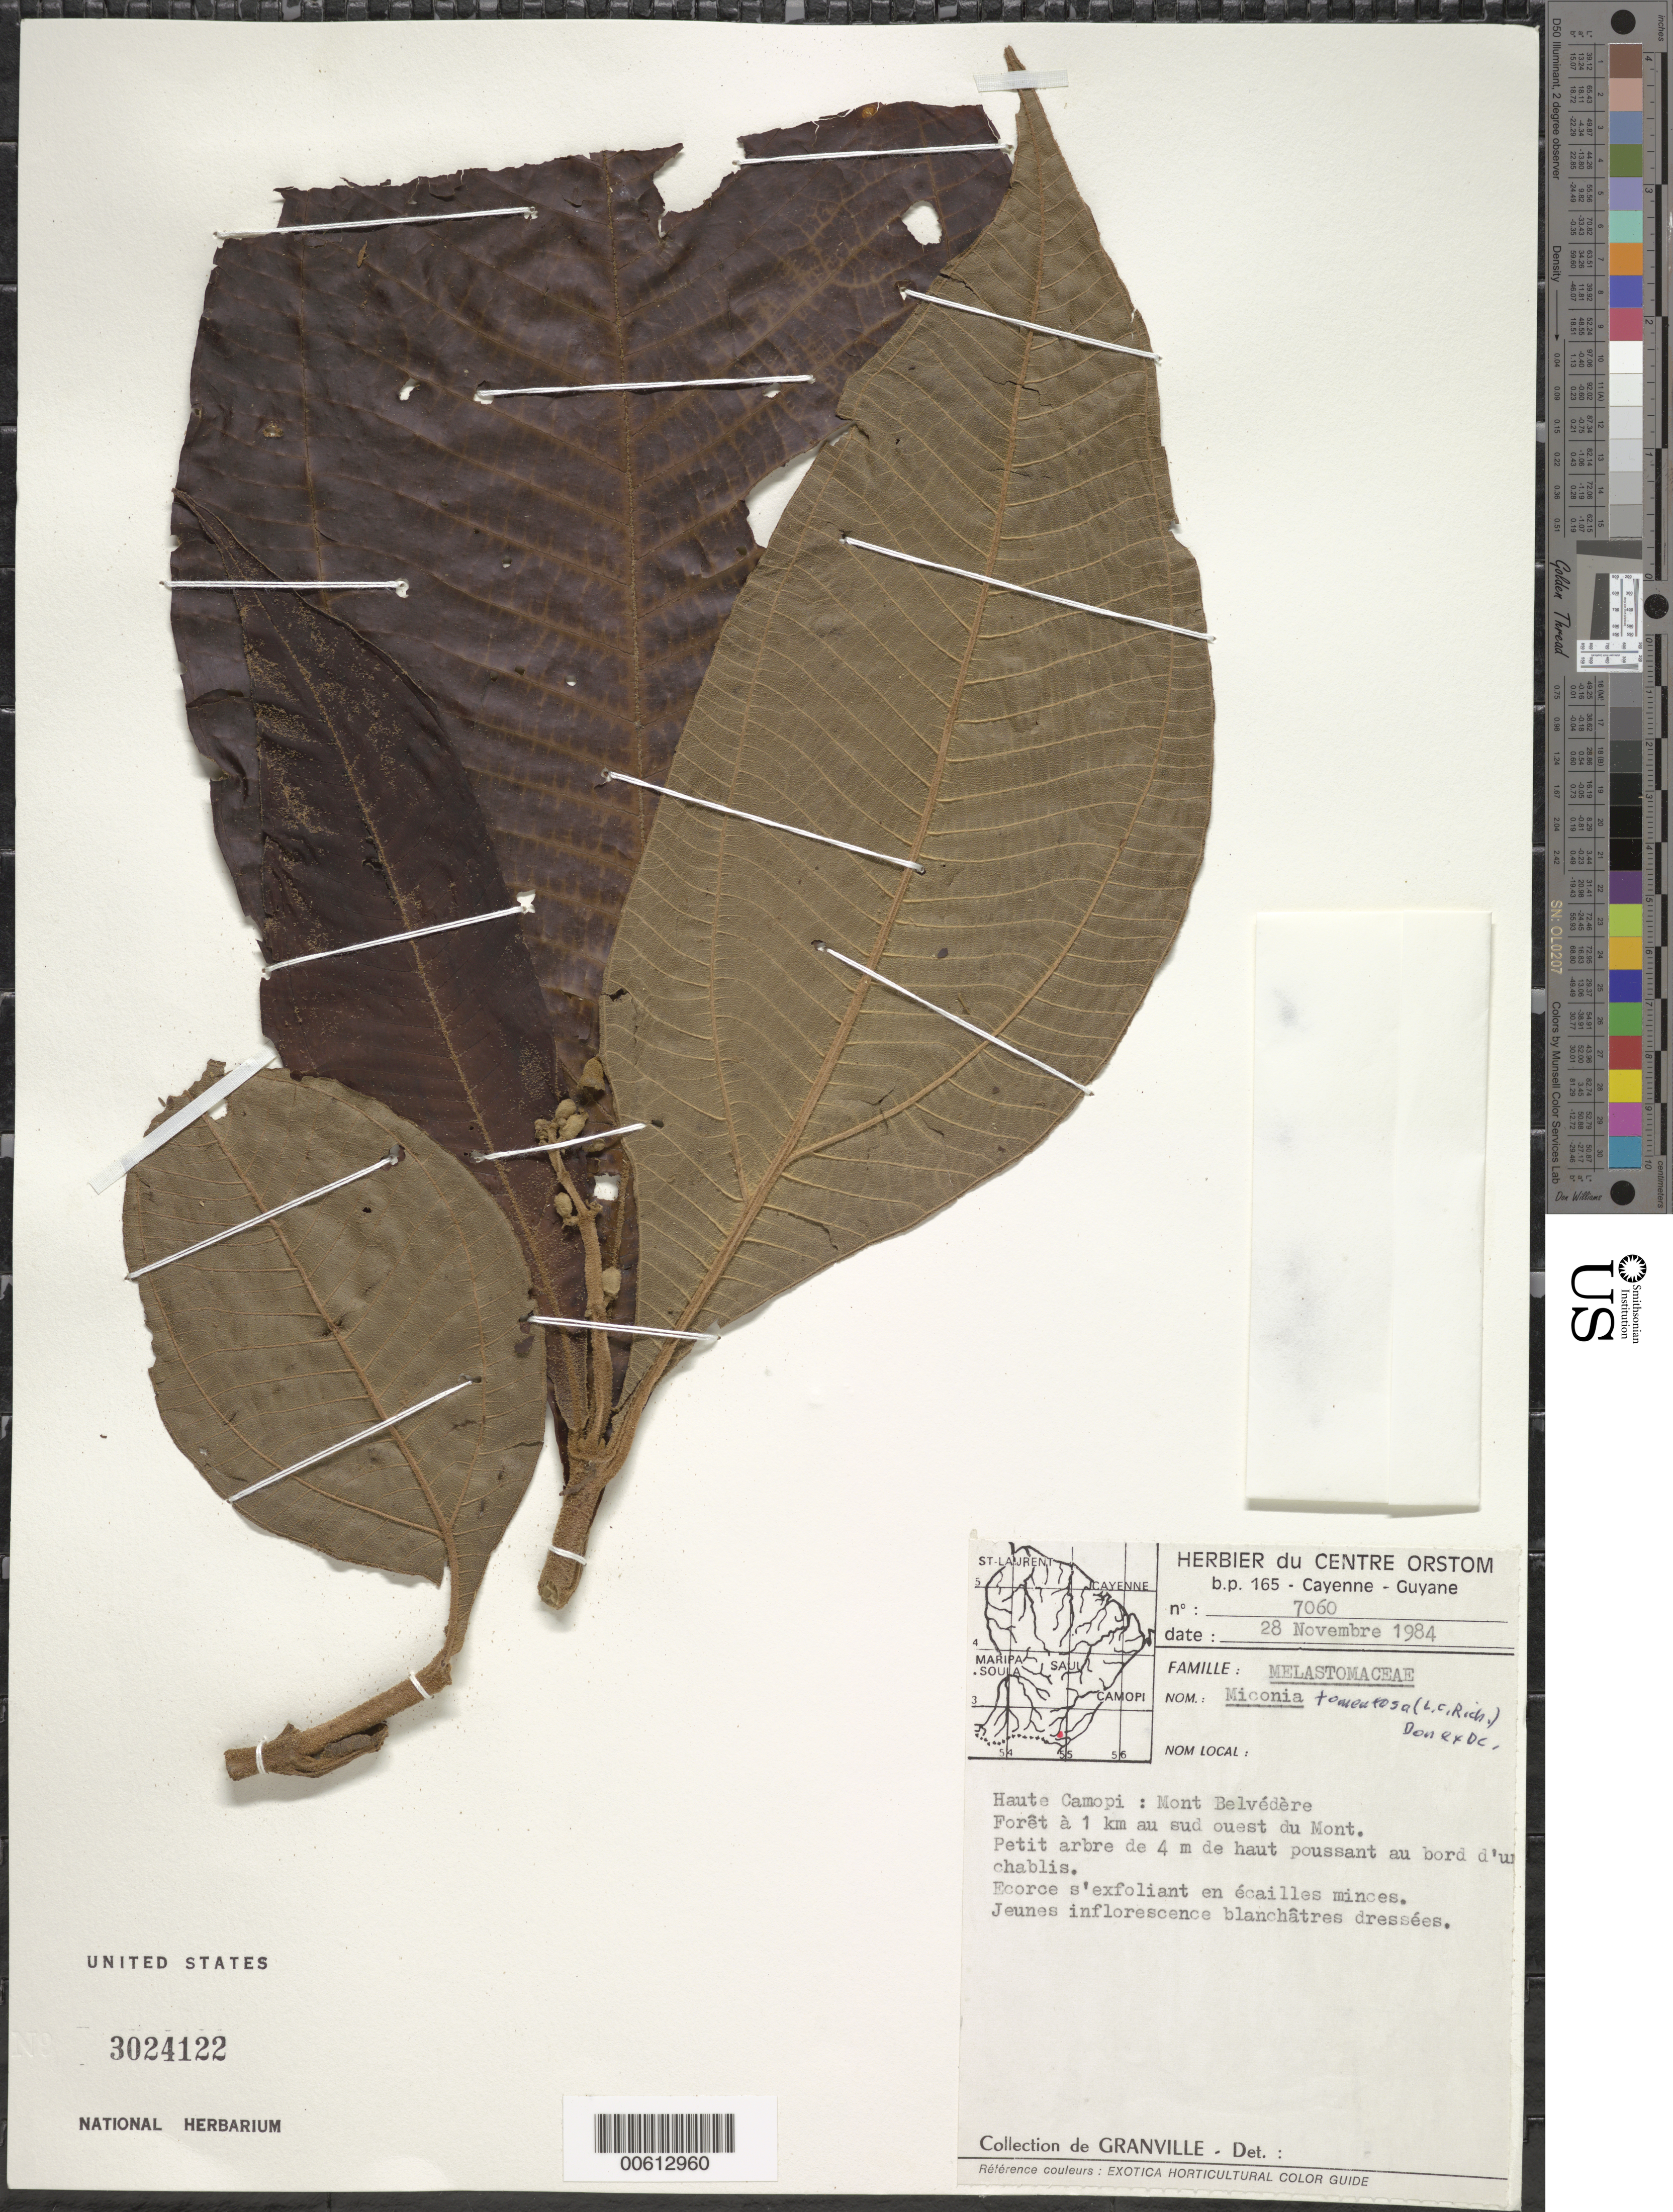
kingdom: Plantae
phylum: Tracheophyta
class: Magnoliopsida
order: Myrtales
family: Melastomataceae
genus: Miconia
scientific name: Miconia tomentosa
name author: (Rich.) D. Don ex DC.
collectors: J.-J. de Granville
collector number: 7060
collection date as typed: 28-Nov-84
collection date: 1984-11-28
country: French Guiana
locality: Mont Belvédère, haute Camopi, 1 km au sud-ouest du Mont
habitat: Foret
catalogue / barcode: US 3024122